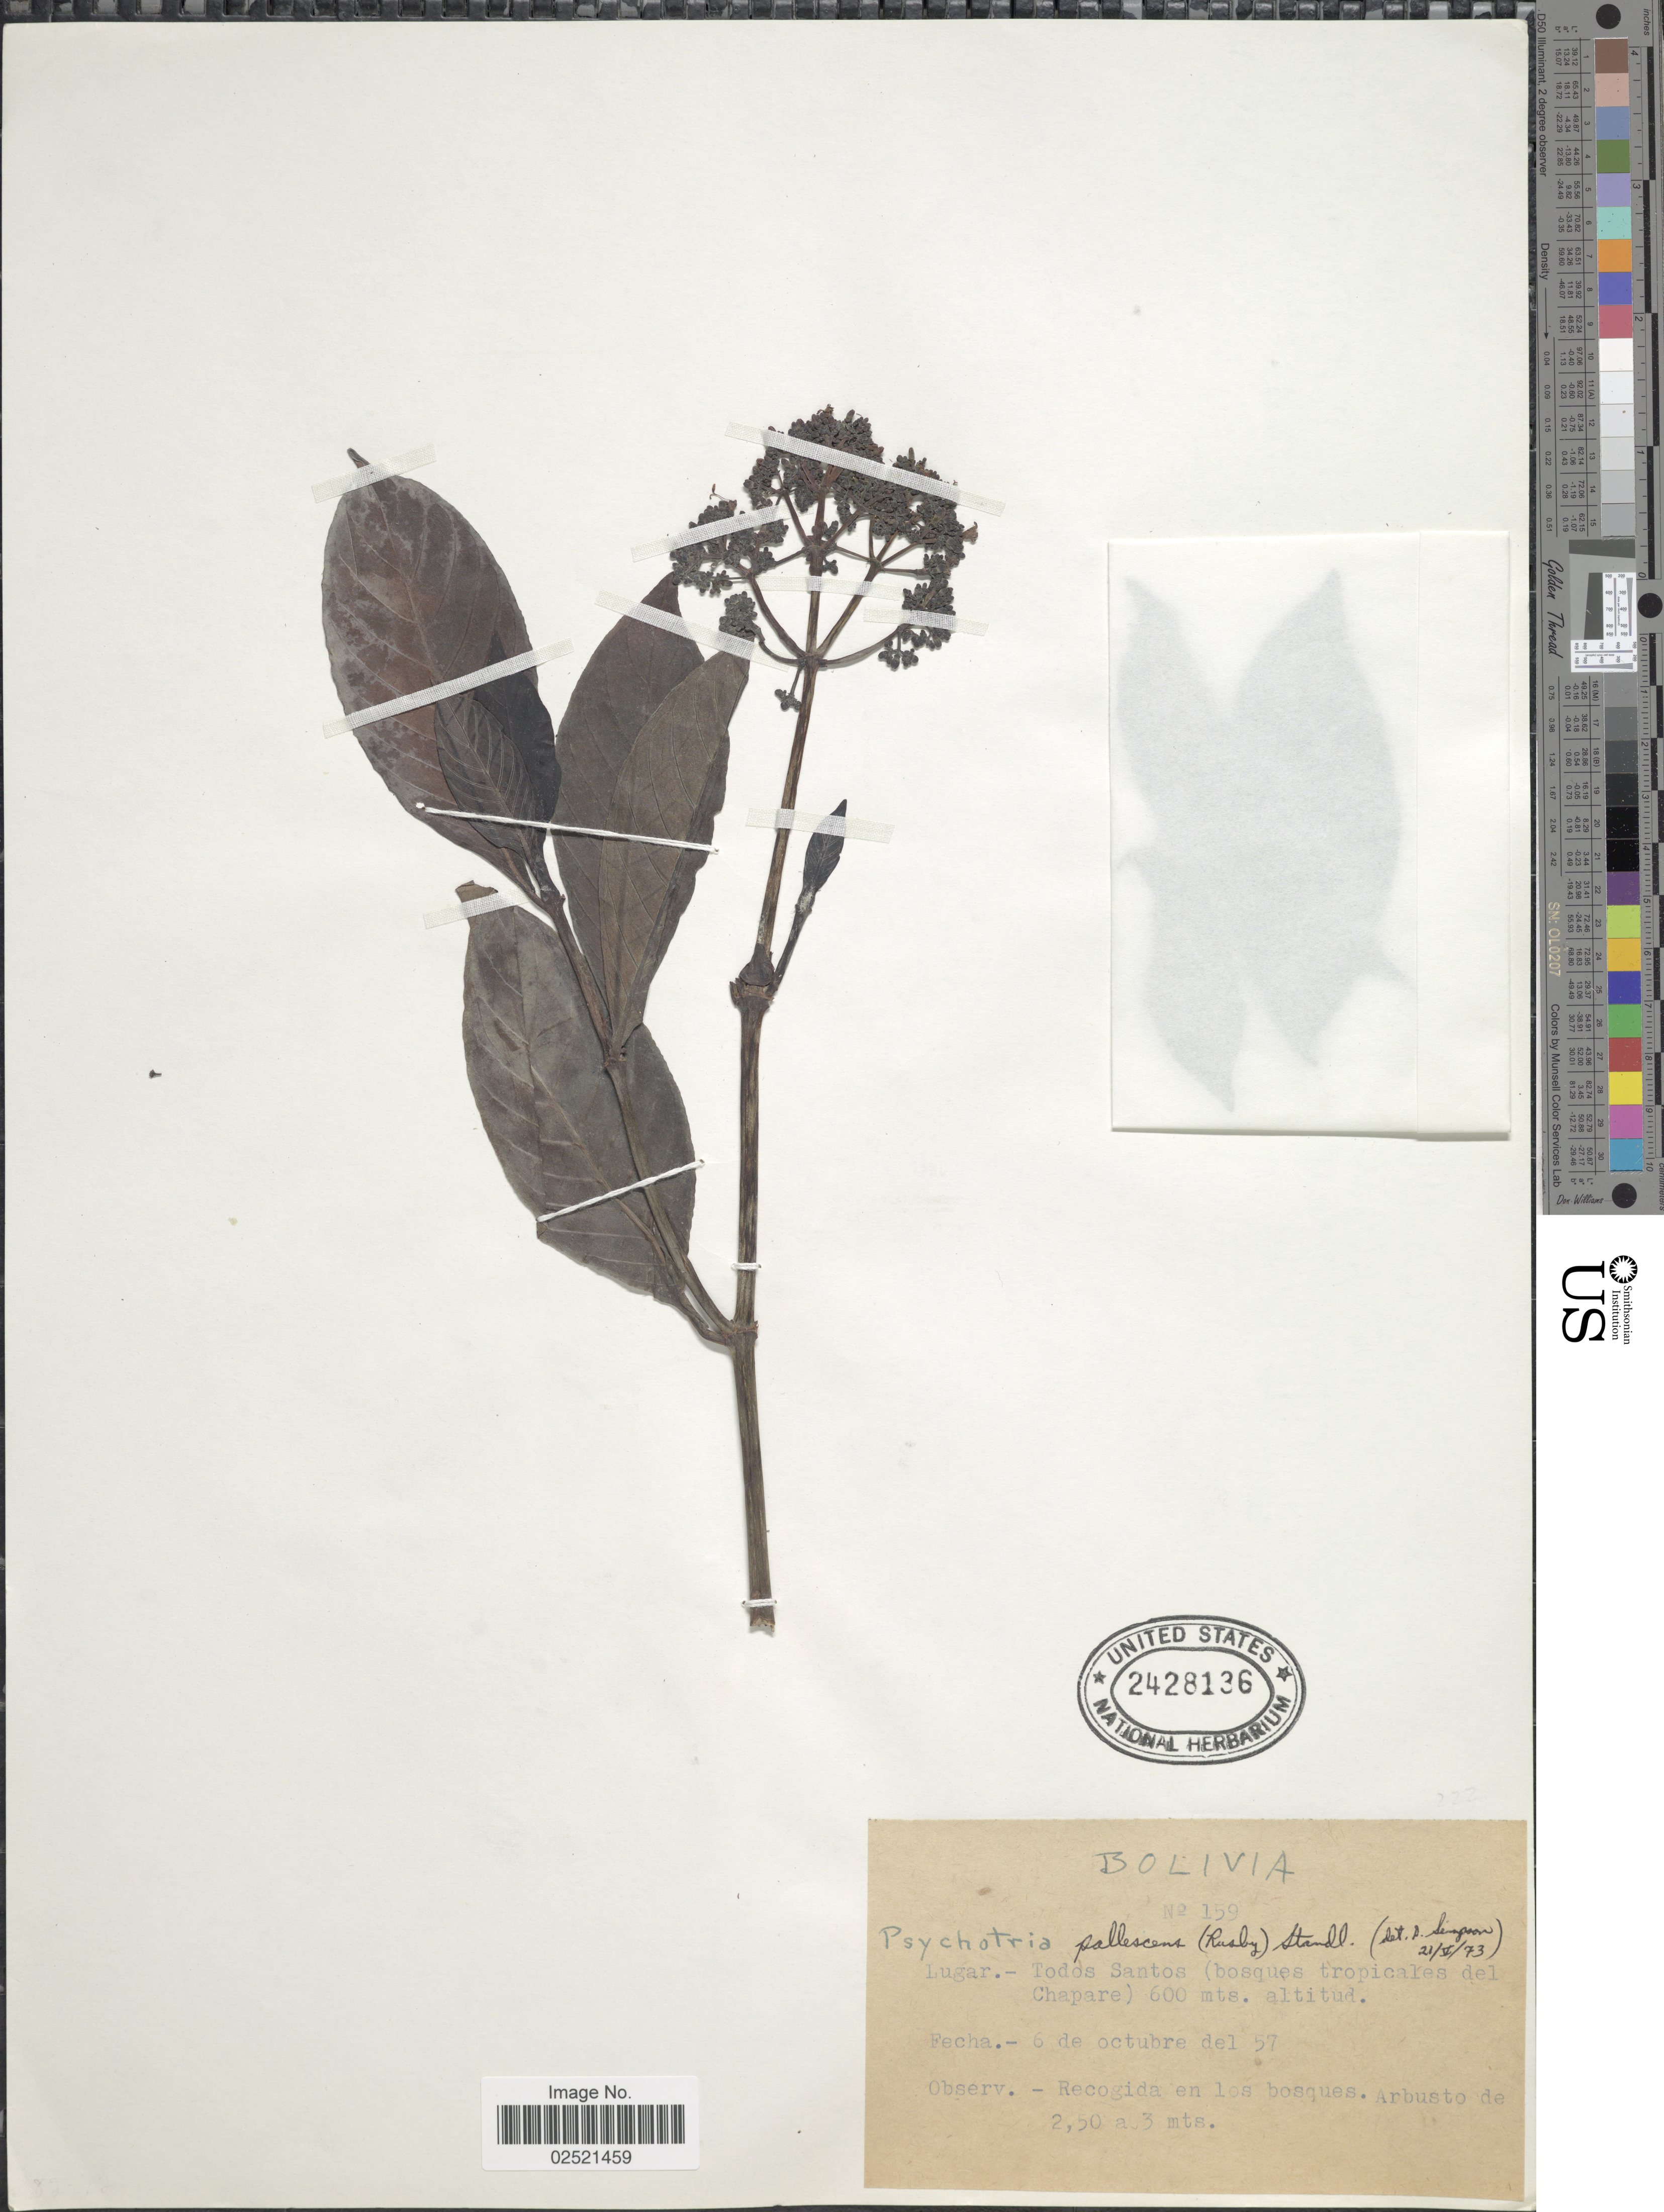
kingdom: Plantae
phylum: Tracheophyta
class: Magnoliopsida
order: Gentianales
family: Rubiaceae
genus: Psychotria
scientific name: Psychotria pallescens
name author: (Rusby) Standl.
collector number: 159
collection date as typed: Transcribed d/m/y: 6/10/57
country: Bolivia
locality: Todos Santos (bosque tropicales del Chapare)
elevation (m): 600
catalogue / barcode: US 2428136